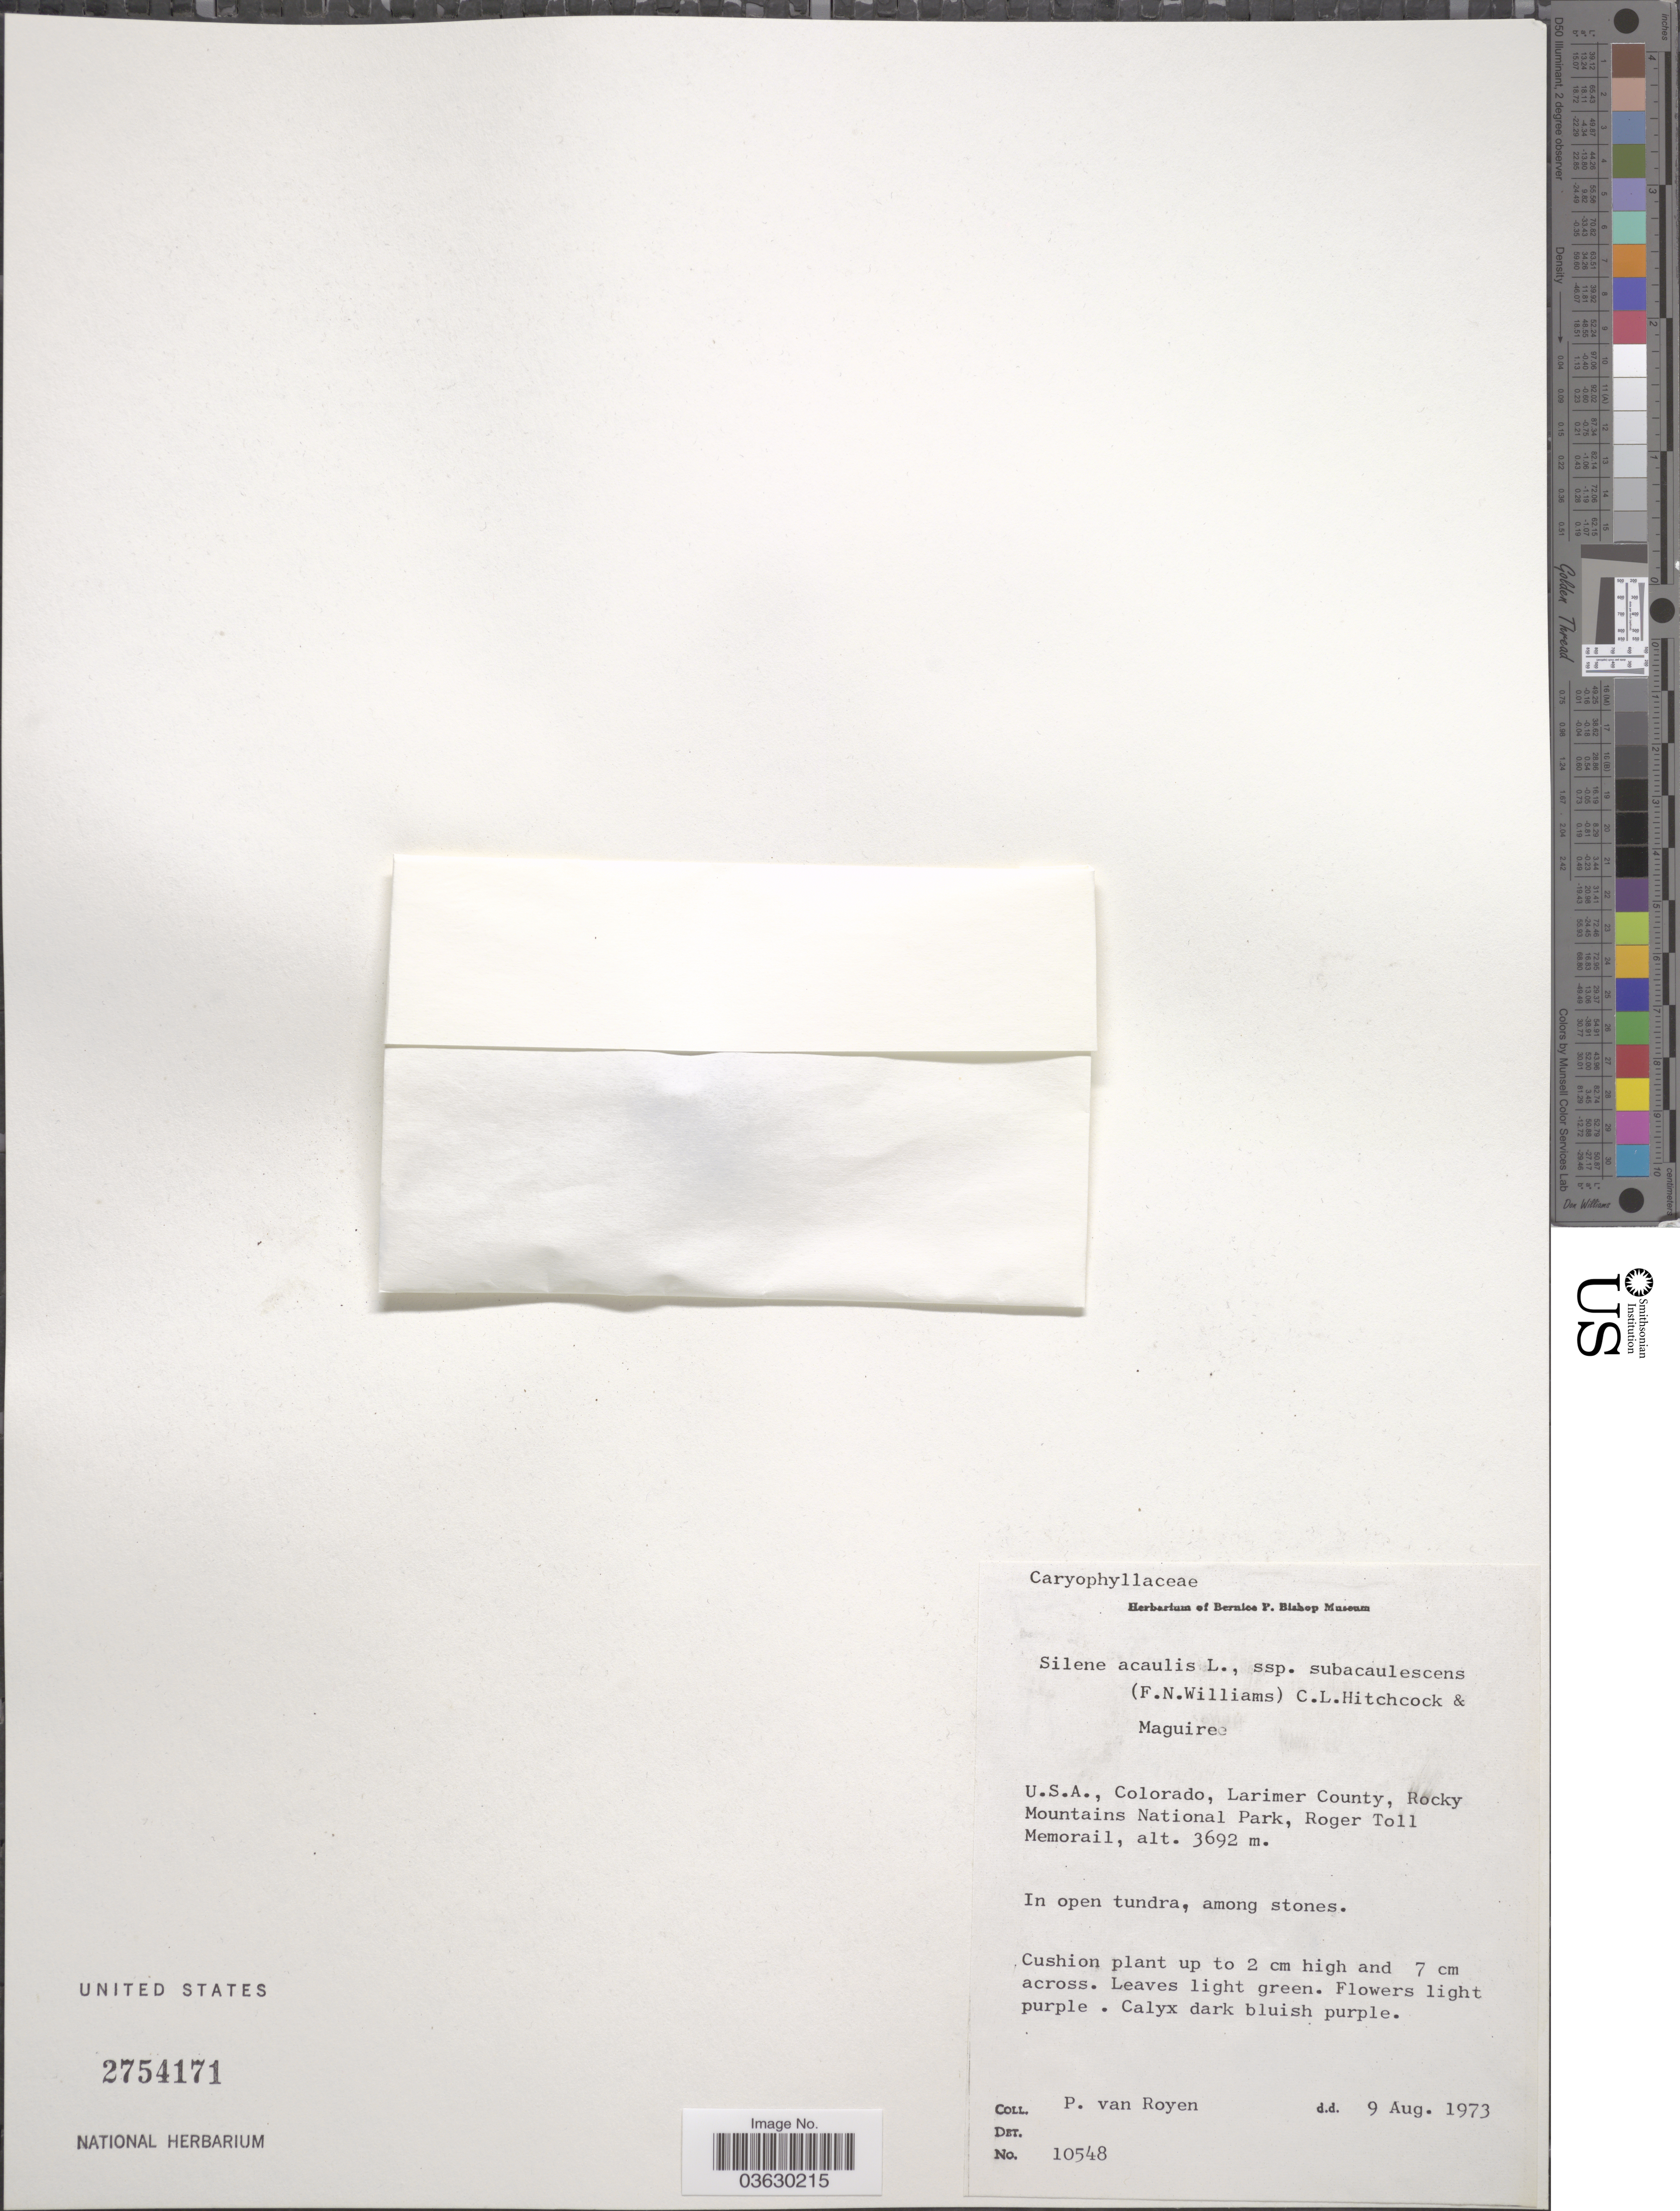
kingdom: Plantae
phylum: Tracheophyta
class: Magnoliopsida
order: Caryophyllales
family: Caryophyllaceae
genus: Silene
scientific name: Silene acaulis var. subacaulescens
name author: (F.N. Williams) C.L. Hitchc. & H. St. John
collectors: P. van Royen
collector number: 10548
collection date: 1973-08-09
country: United States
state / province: Colorado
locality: Larimer County, Rocky Mountains National Park, Roger Toll Memorail.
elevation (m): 3692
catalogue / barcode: US 2754171